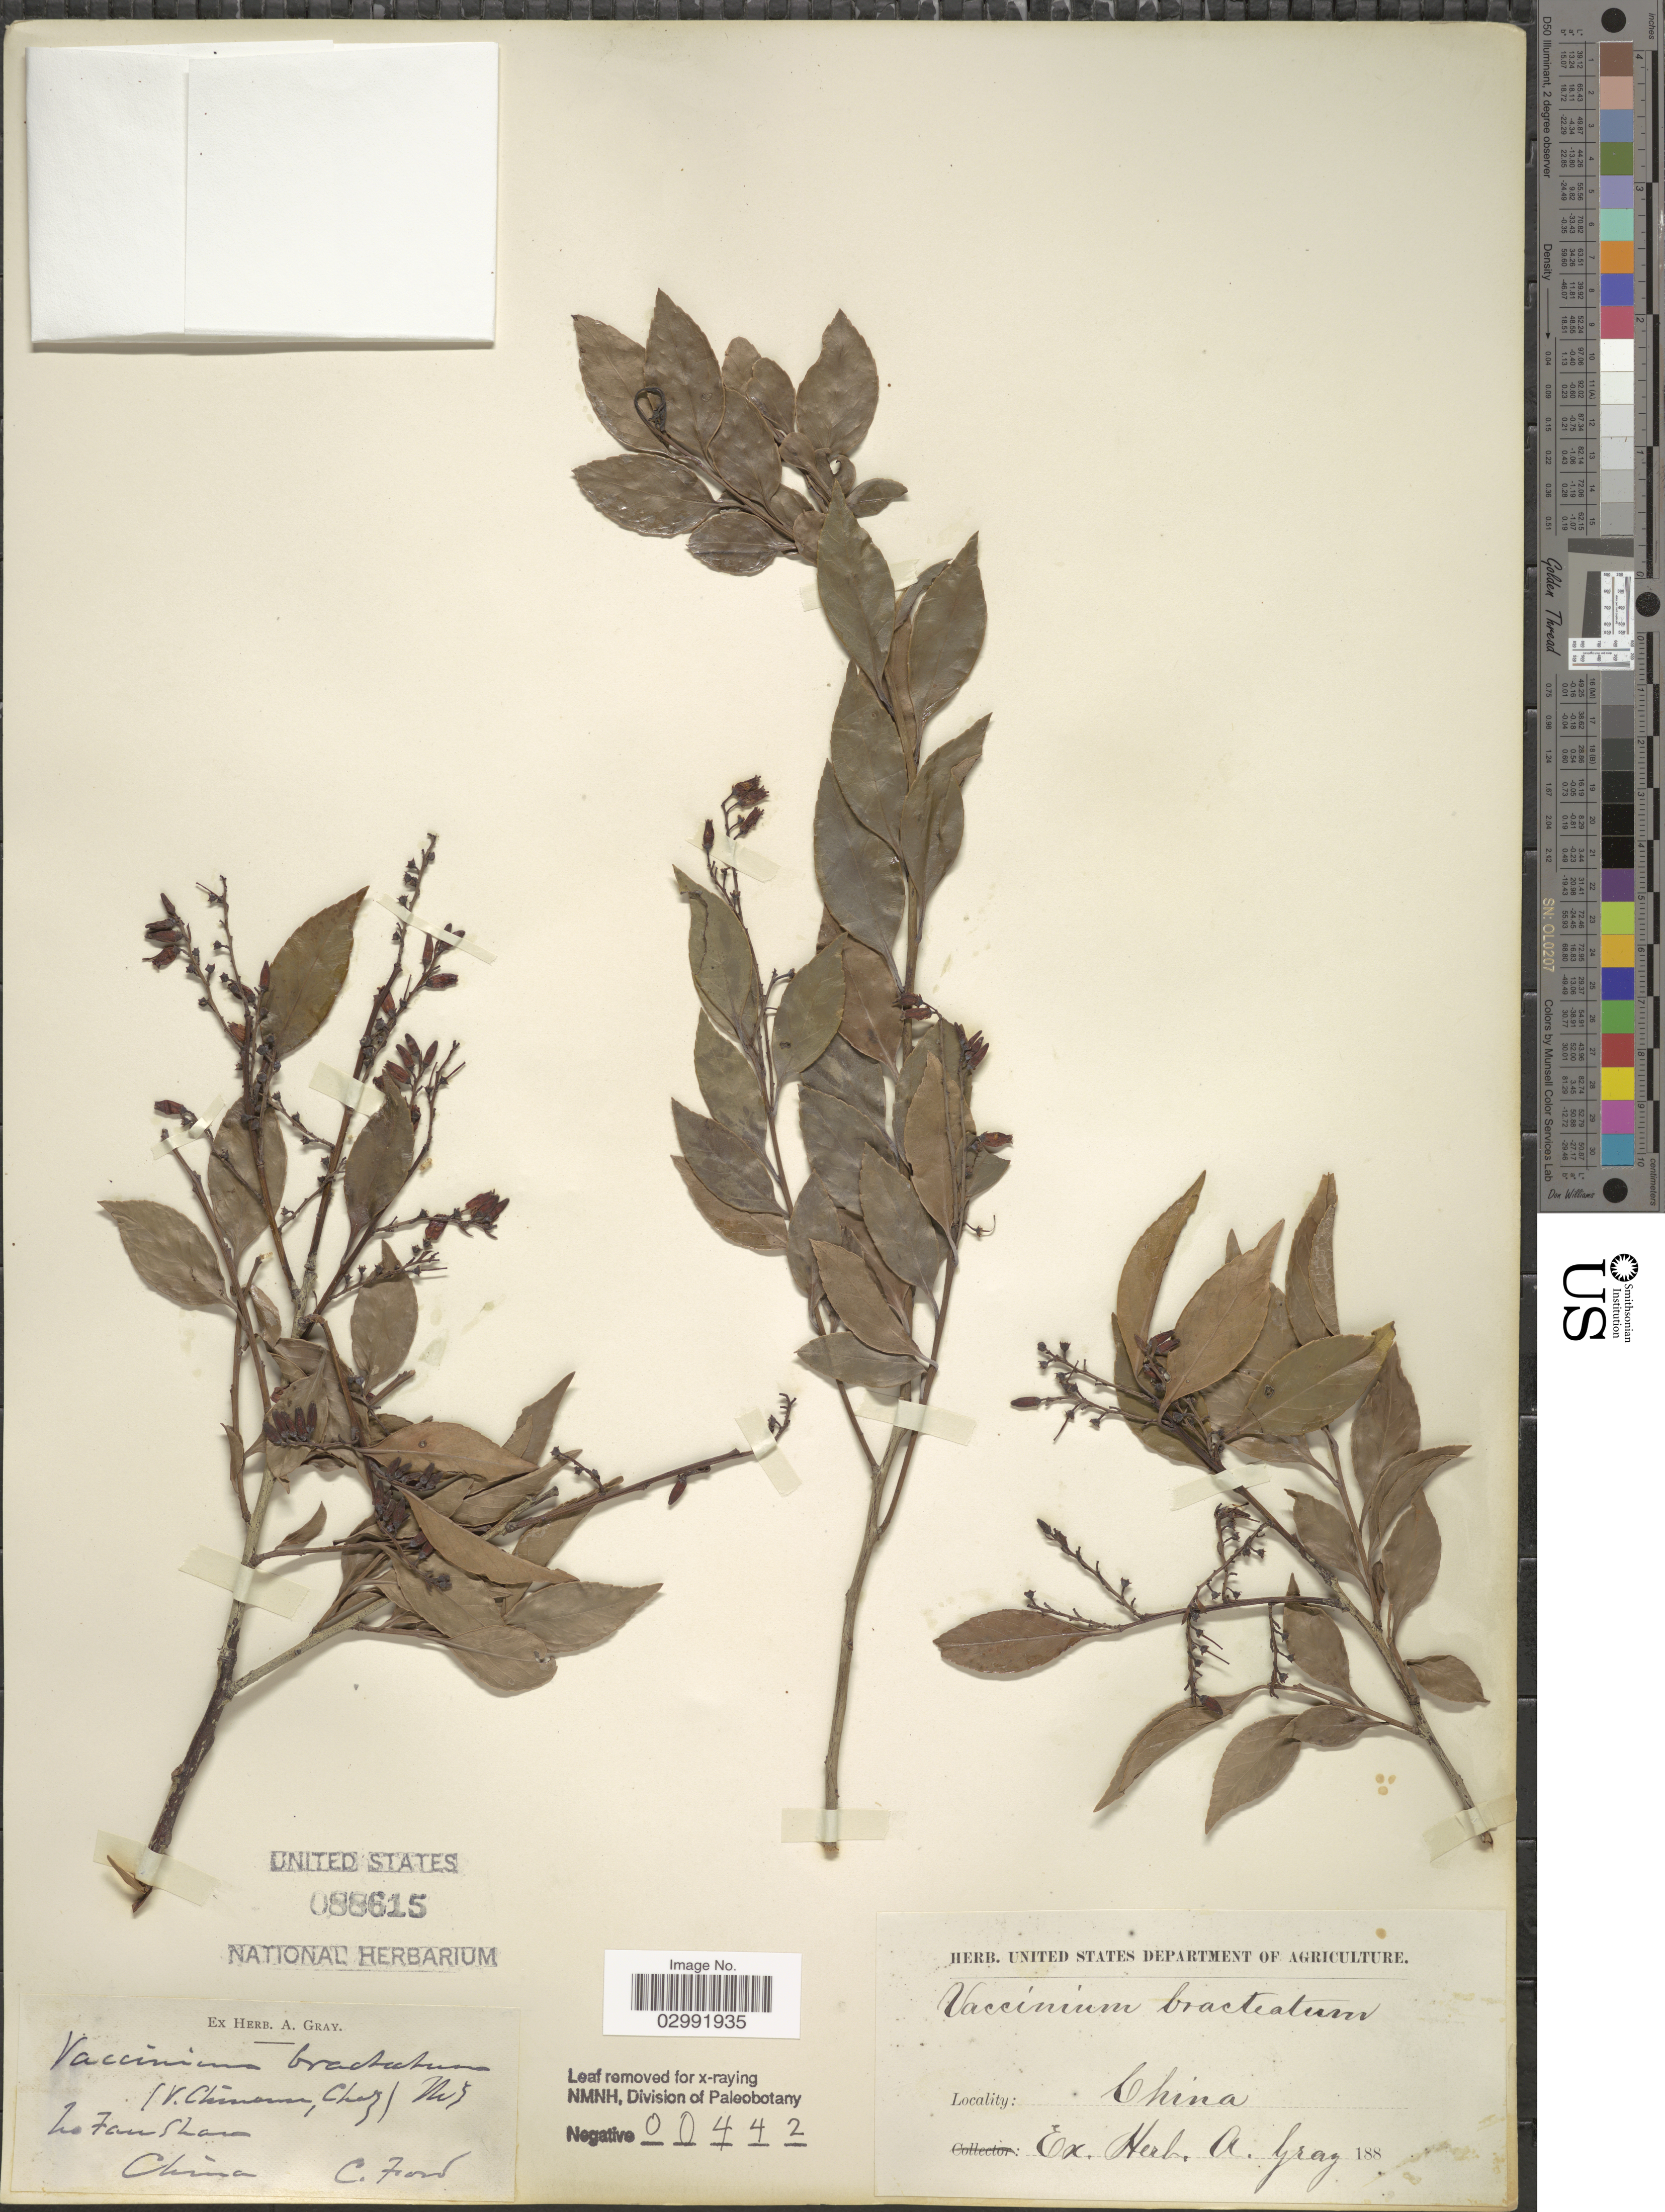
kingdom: Plantae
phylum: Tracheophyta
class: Magnoliopsida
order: Ericales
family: Ericaceae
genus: Vaccinium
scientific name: Vaccinium bracteatum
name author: Thunb.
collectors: C. Ford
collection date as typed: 188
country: China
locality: Lo Fau Shan.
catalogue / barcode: US 88615